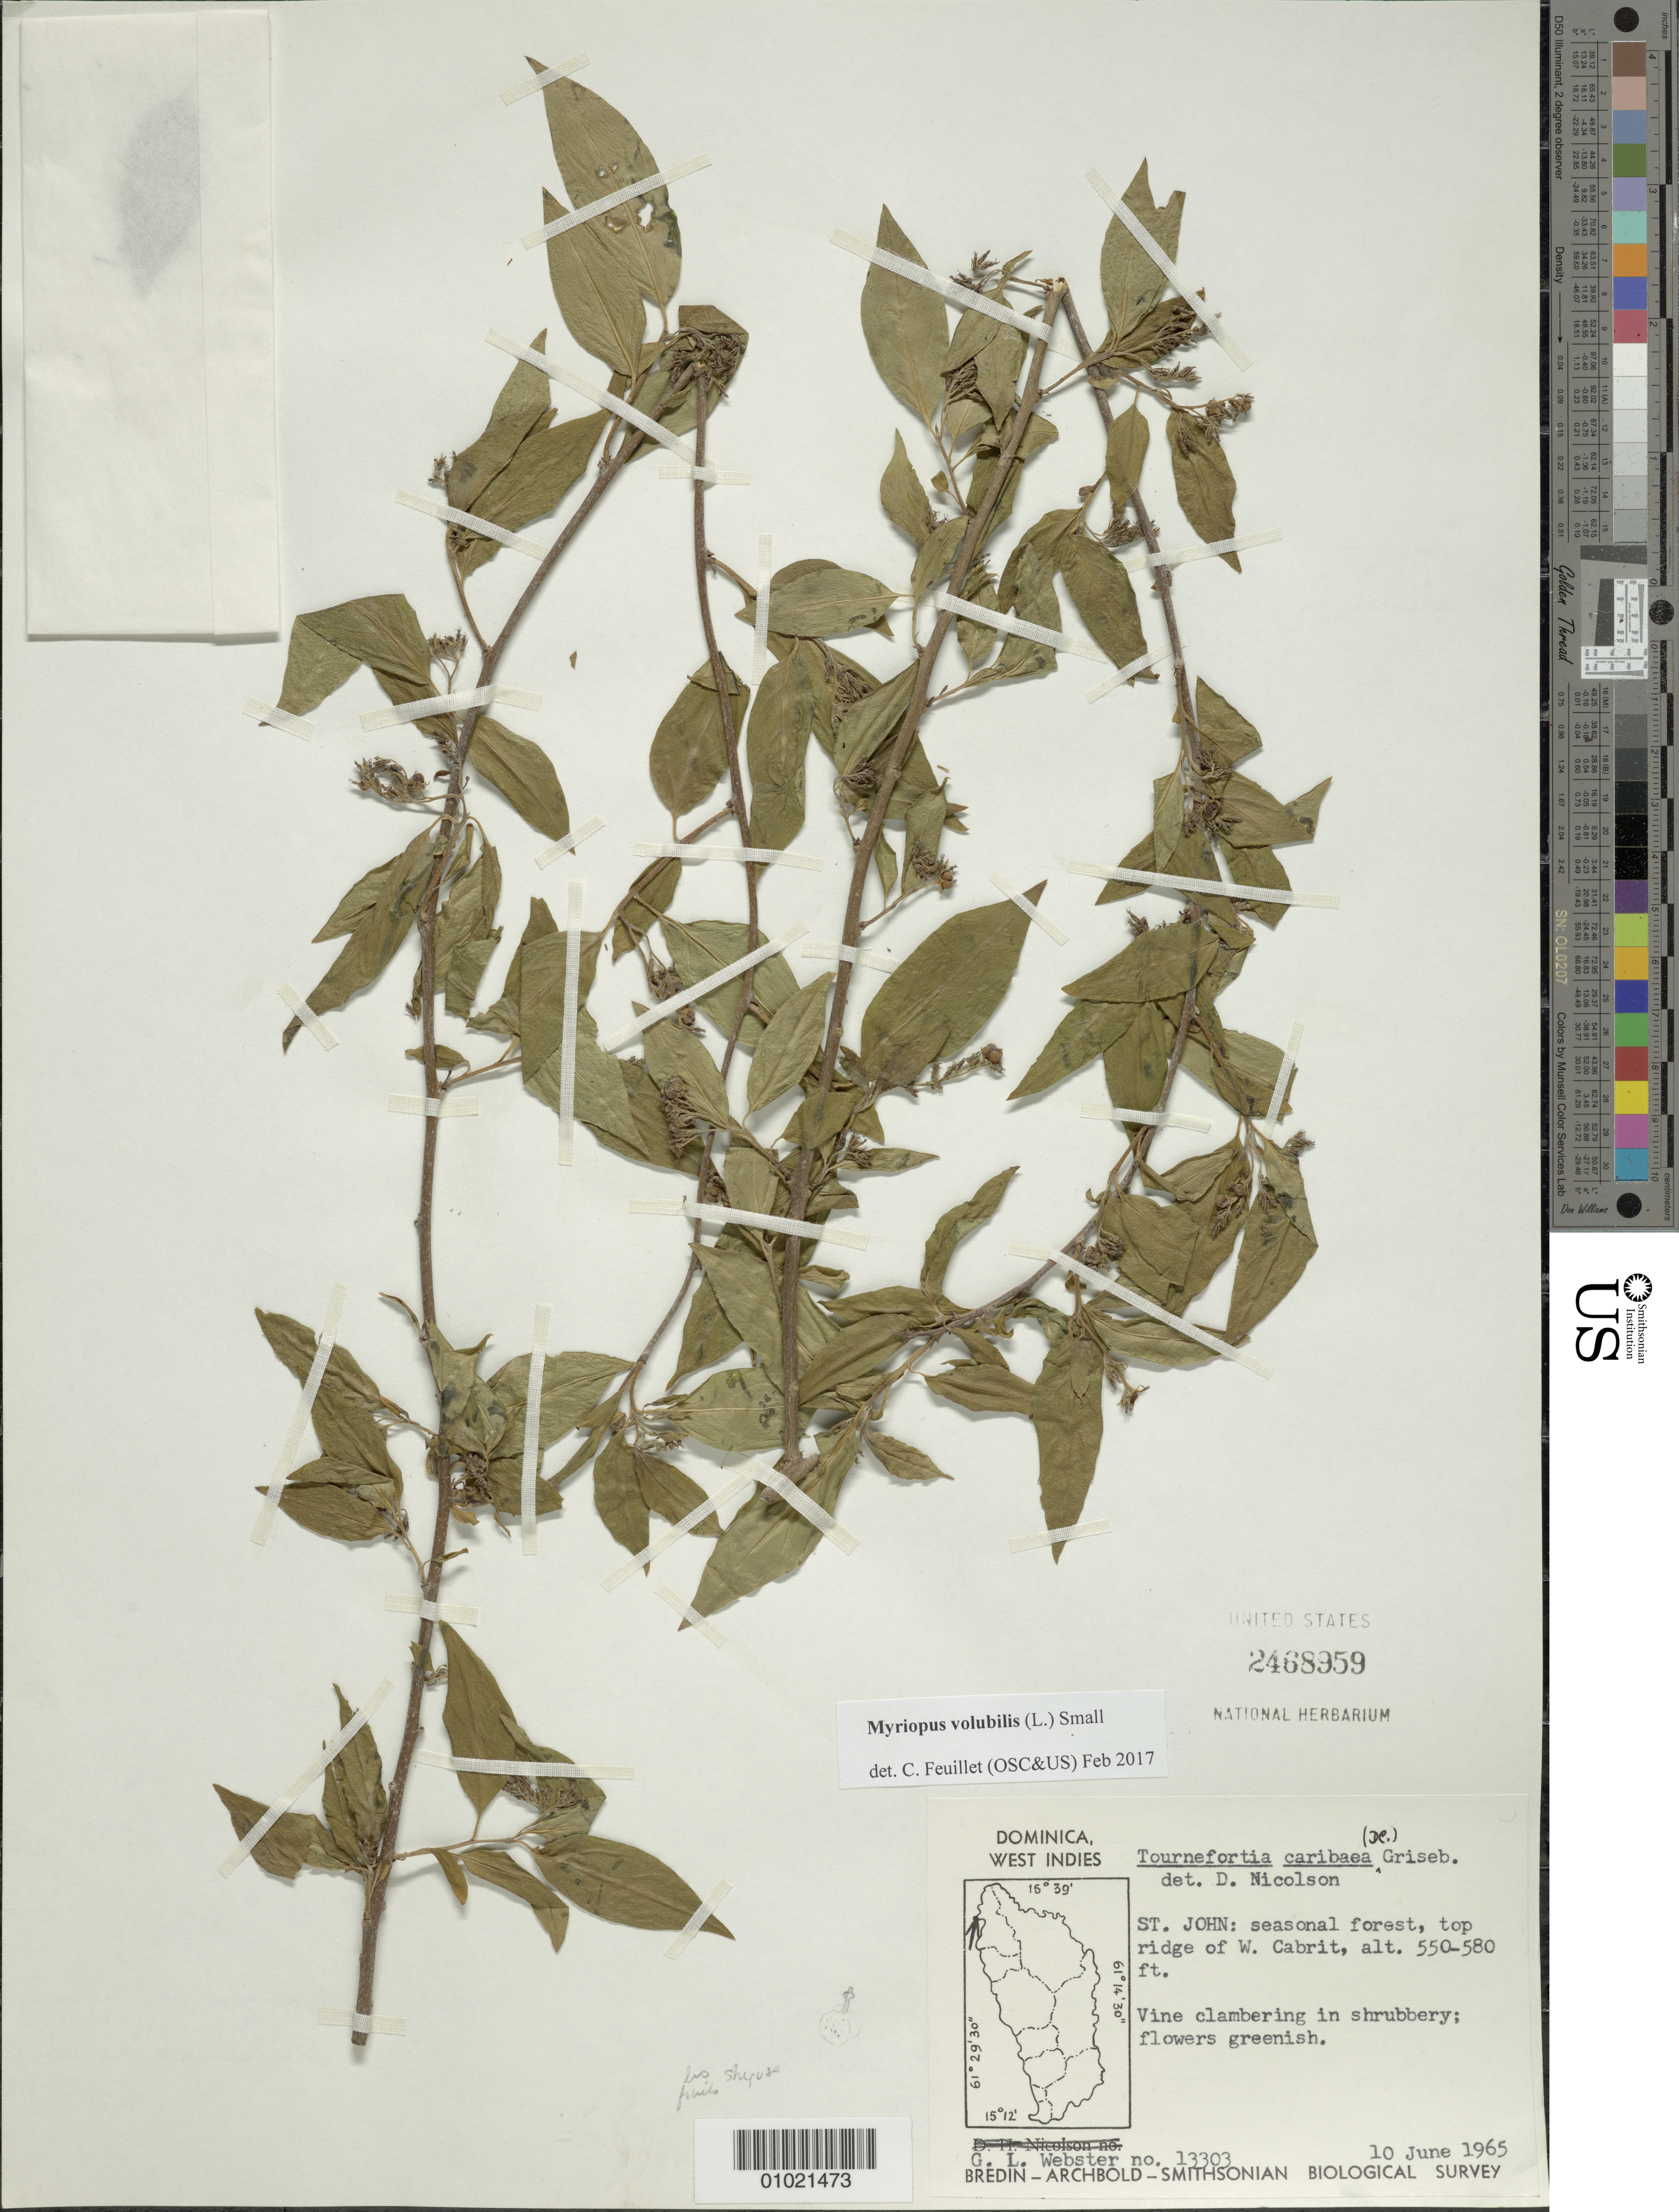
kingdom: Plantae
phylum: Tracheophyta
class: Magnoliopsida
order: Boraginales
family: Heliotropiaceae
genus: Myriopus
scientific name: Myriopus volubilis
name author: (L.) Small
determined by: Feuillet, C.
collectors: G. L. Webster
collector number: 13303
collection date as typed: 10 Jun 1965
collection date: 1965-06-10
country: Dominica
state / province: St. John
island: Dominica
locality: seasonal forest, top ridge of W. Cabrit,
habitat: Seasonal forest, top ridge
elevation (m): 168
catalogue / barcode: US 2468959